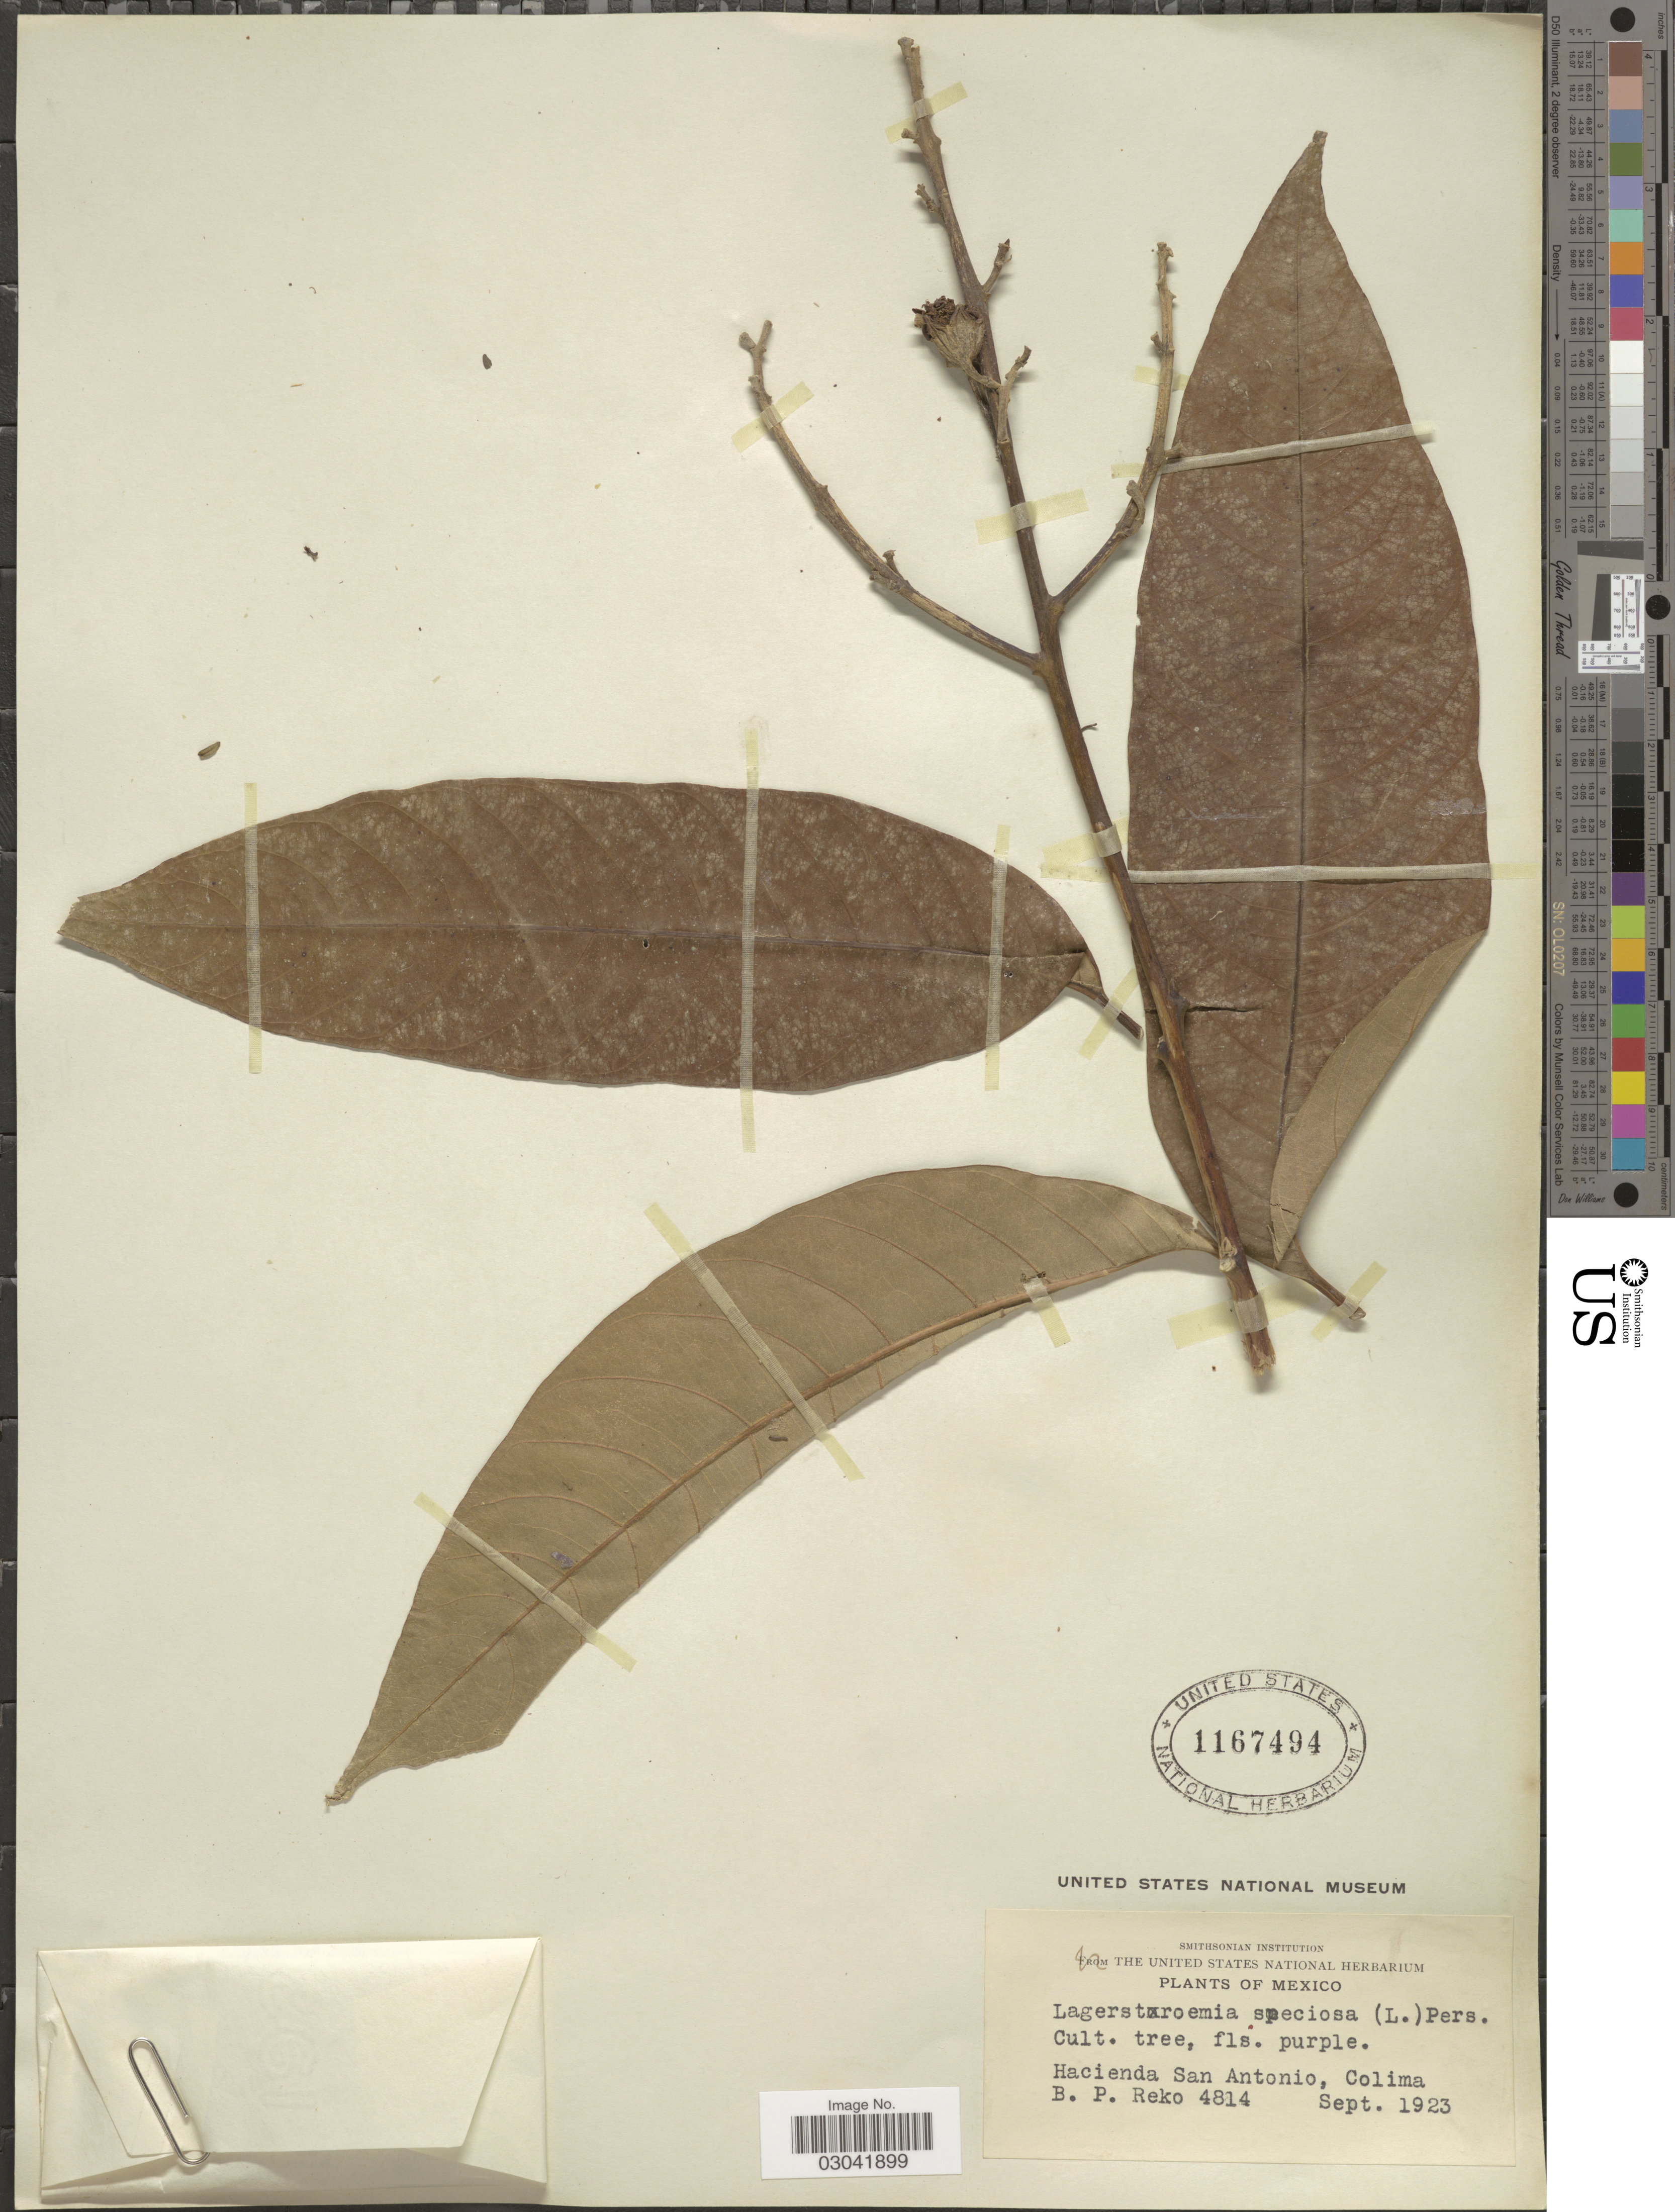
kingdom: Plantae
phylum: Tracheophyta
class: Magnoliopsida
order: Myrtales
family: Lythraceae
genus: Lagerstroemia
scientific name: Lagerstroemia speciosa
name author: (L.) Pers.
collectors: B. P. Reko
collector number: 4814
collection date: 1923-09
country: Mexico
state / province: Colima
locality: Hacienda San Antonio.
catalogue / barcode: US 1167494